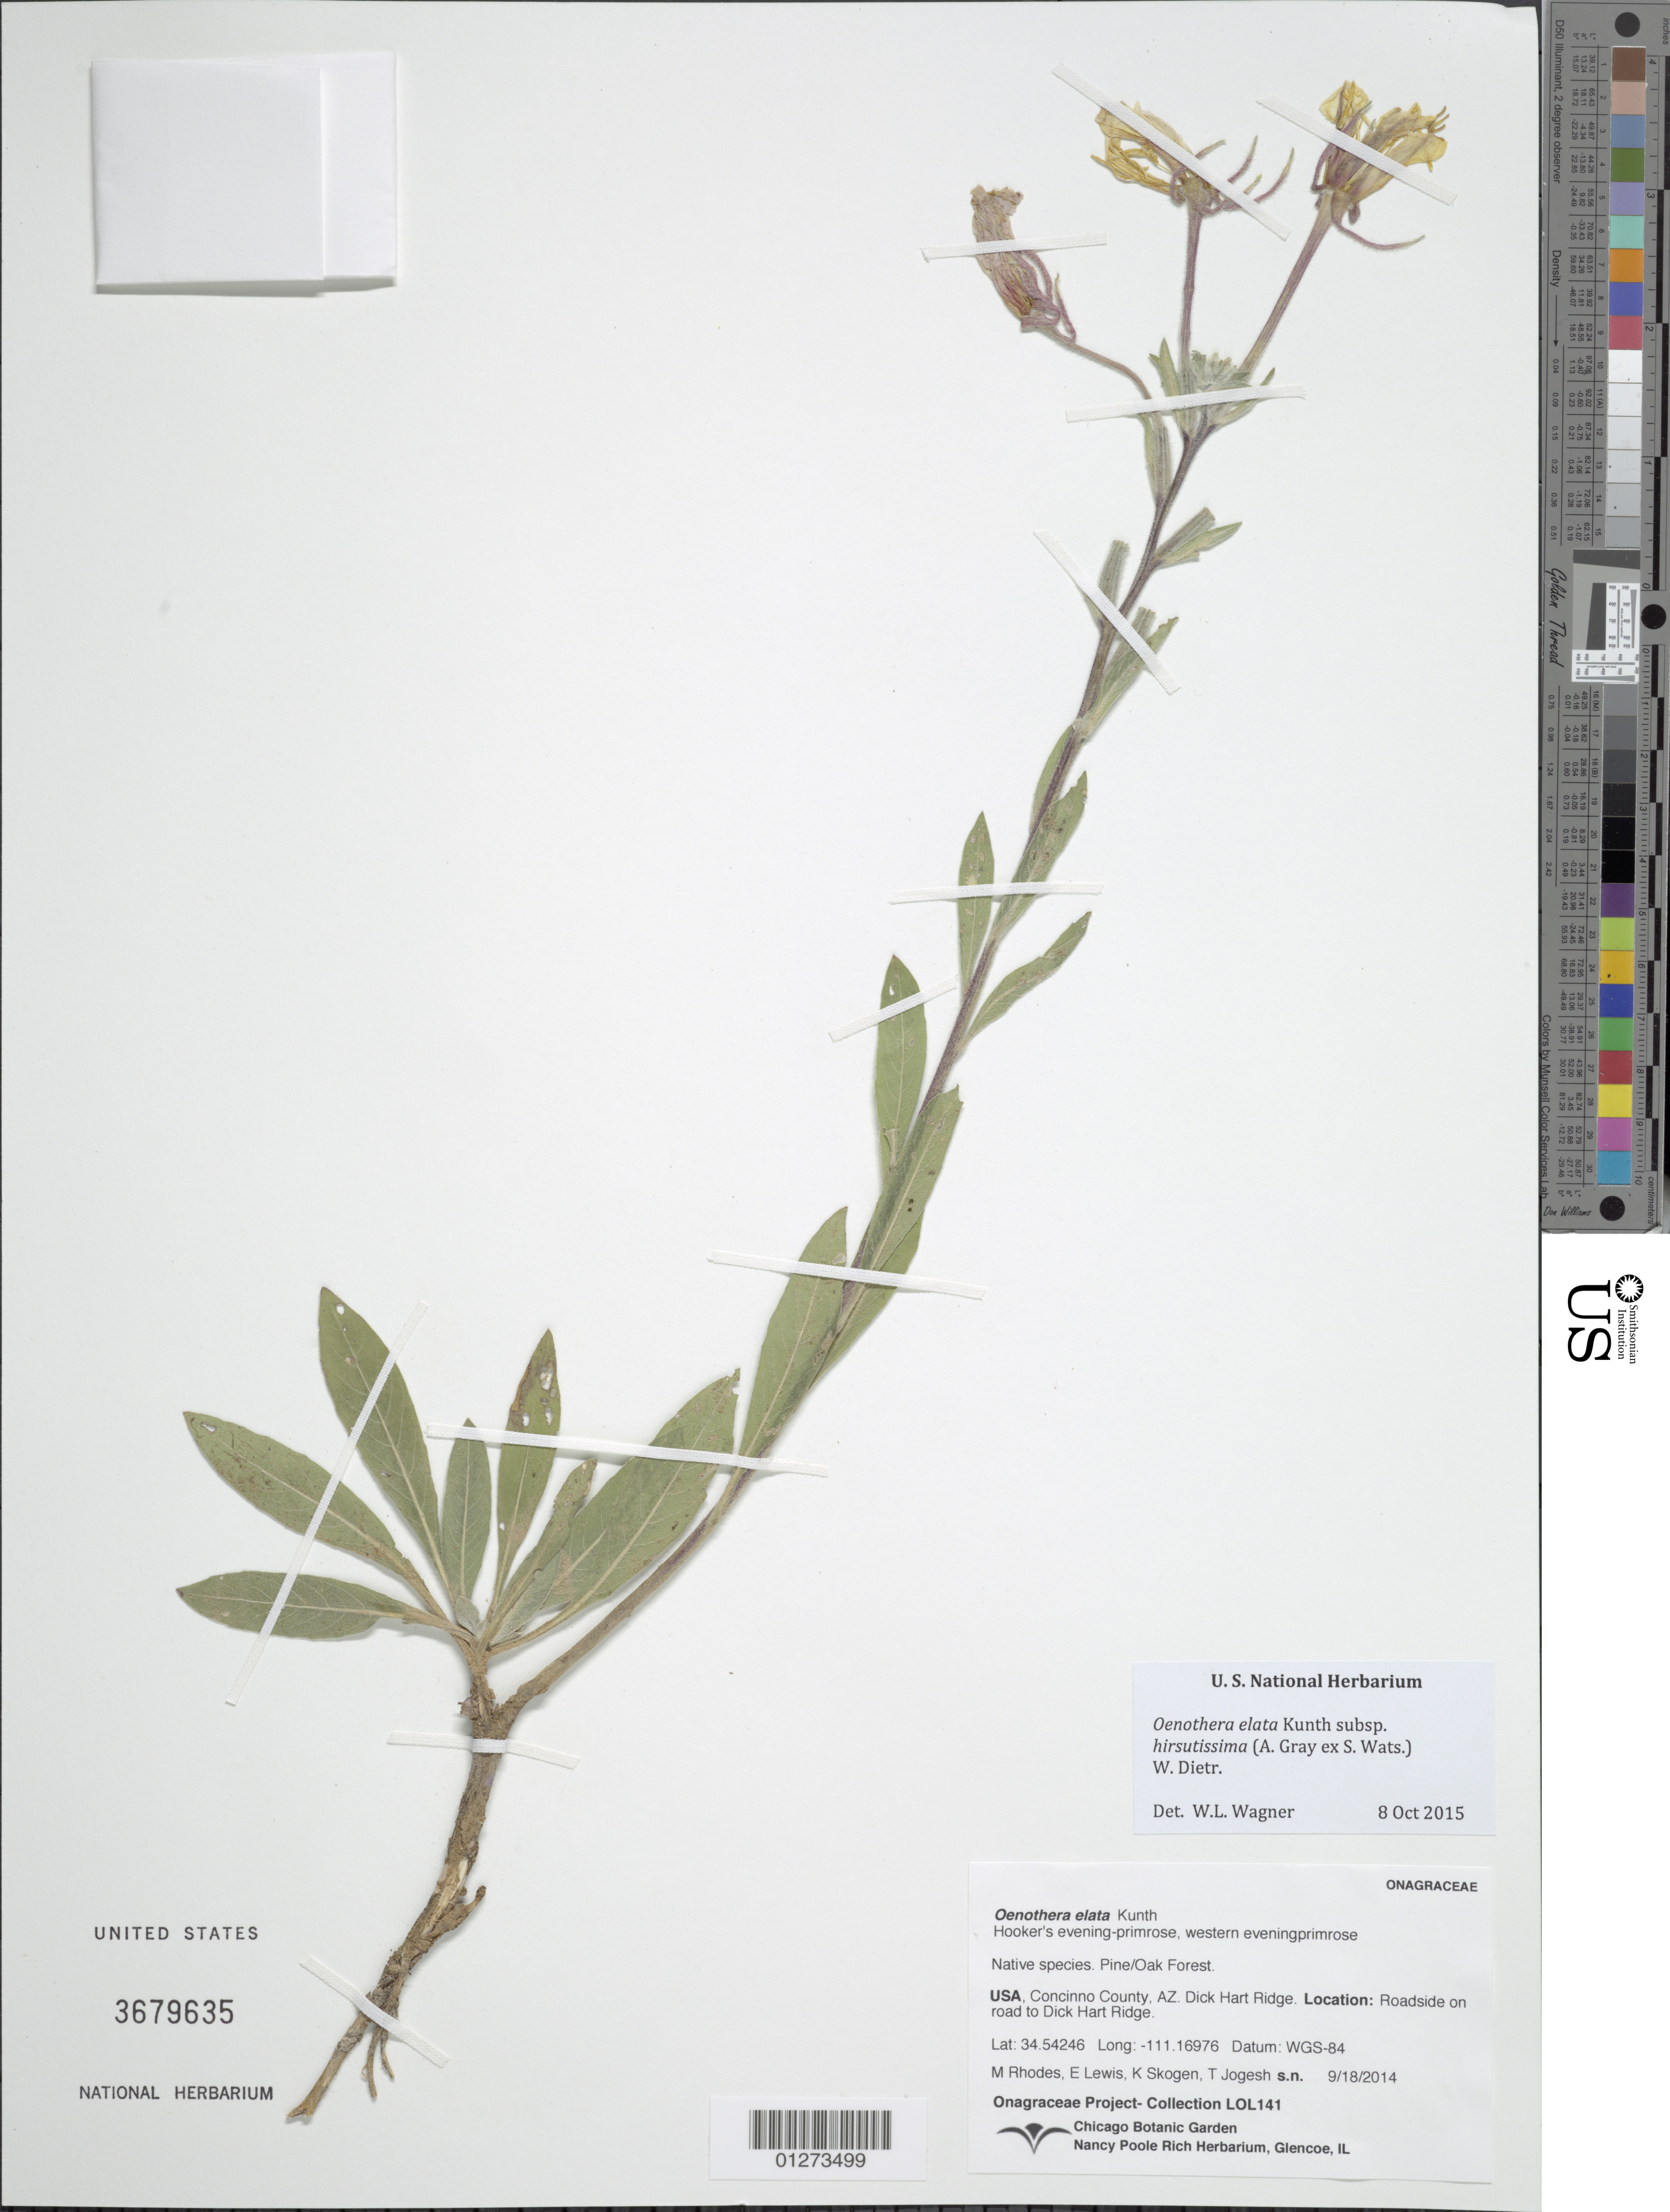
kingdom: Plantae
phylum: Tracheophyta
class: Magnoliopsida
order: Myrtales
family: Onagraceae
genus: Oenothera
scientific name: Oenothera elata subsp. hirsutissima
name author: (A. Gray ex S. Watson) W. Dietr.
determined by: Wagner, W. L., (BOT), Smithsonian Institution - National Museum of Natural History (UNITED STATES)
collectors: Onagraceae Project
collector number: LOL 141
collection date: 2014-09-18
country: United States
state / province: Arizona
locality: Roadside on road to Dick Hart Ridge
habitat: Pine/Oak Forest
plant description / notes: US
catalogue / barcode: US 3679635